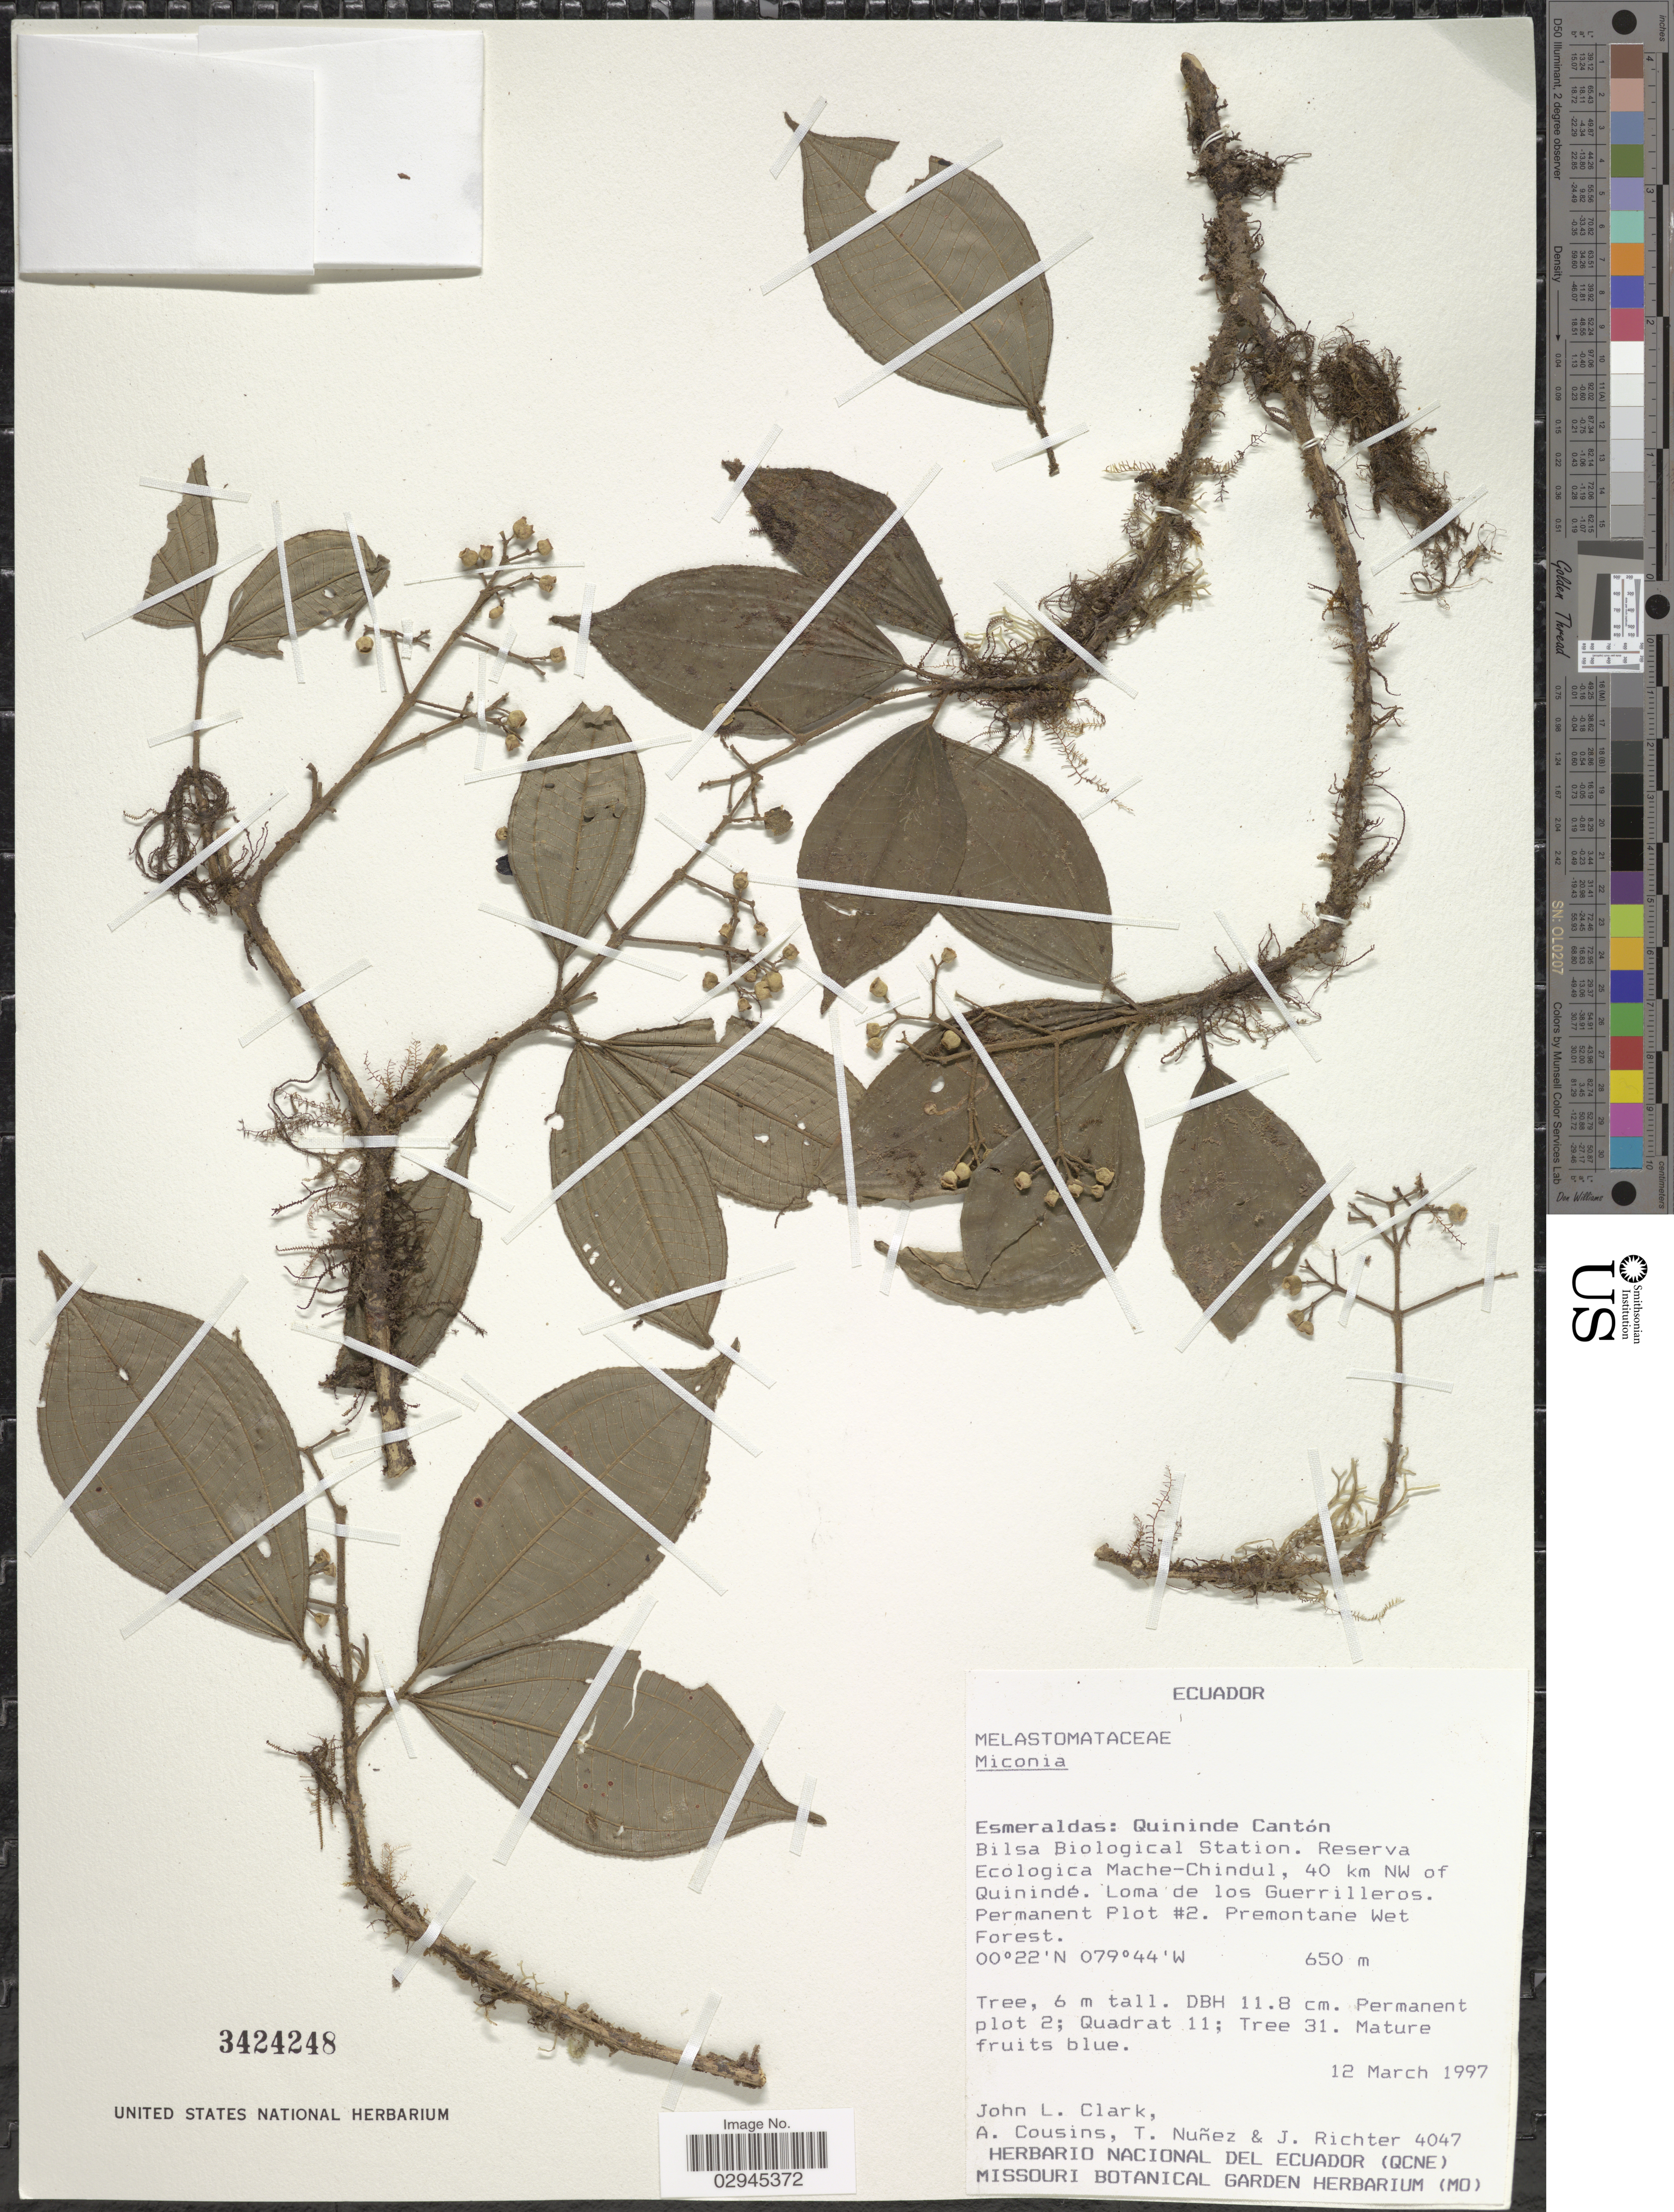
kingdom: Plantae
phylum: Tracheophyta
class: Magnoliopsida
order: Myrtales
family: Melastomataceae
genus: Miconia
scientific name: Miconia sp.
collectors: J. L. Clark, A. Cousins, T. Núñez & J. Richter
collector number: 4047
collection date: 1997-03-12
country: Ecuador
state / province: Esmeraldas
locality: Quininde Cantón. Bilsa Biological Station. Reserva Ecologica Mache-Chindul, 40 km NW of Quinindé. Loma de los Guerrilleros. Permanent Plot #2. Premontane Wet Forest.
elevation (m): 650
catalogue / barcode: US 3424248